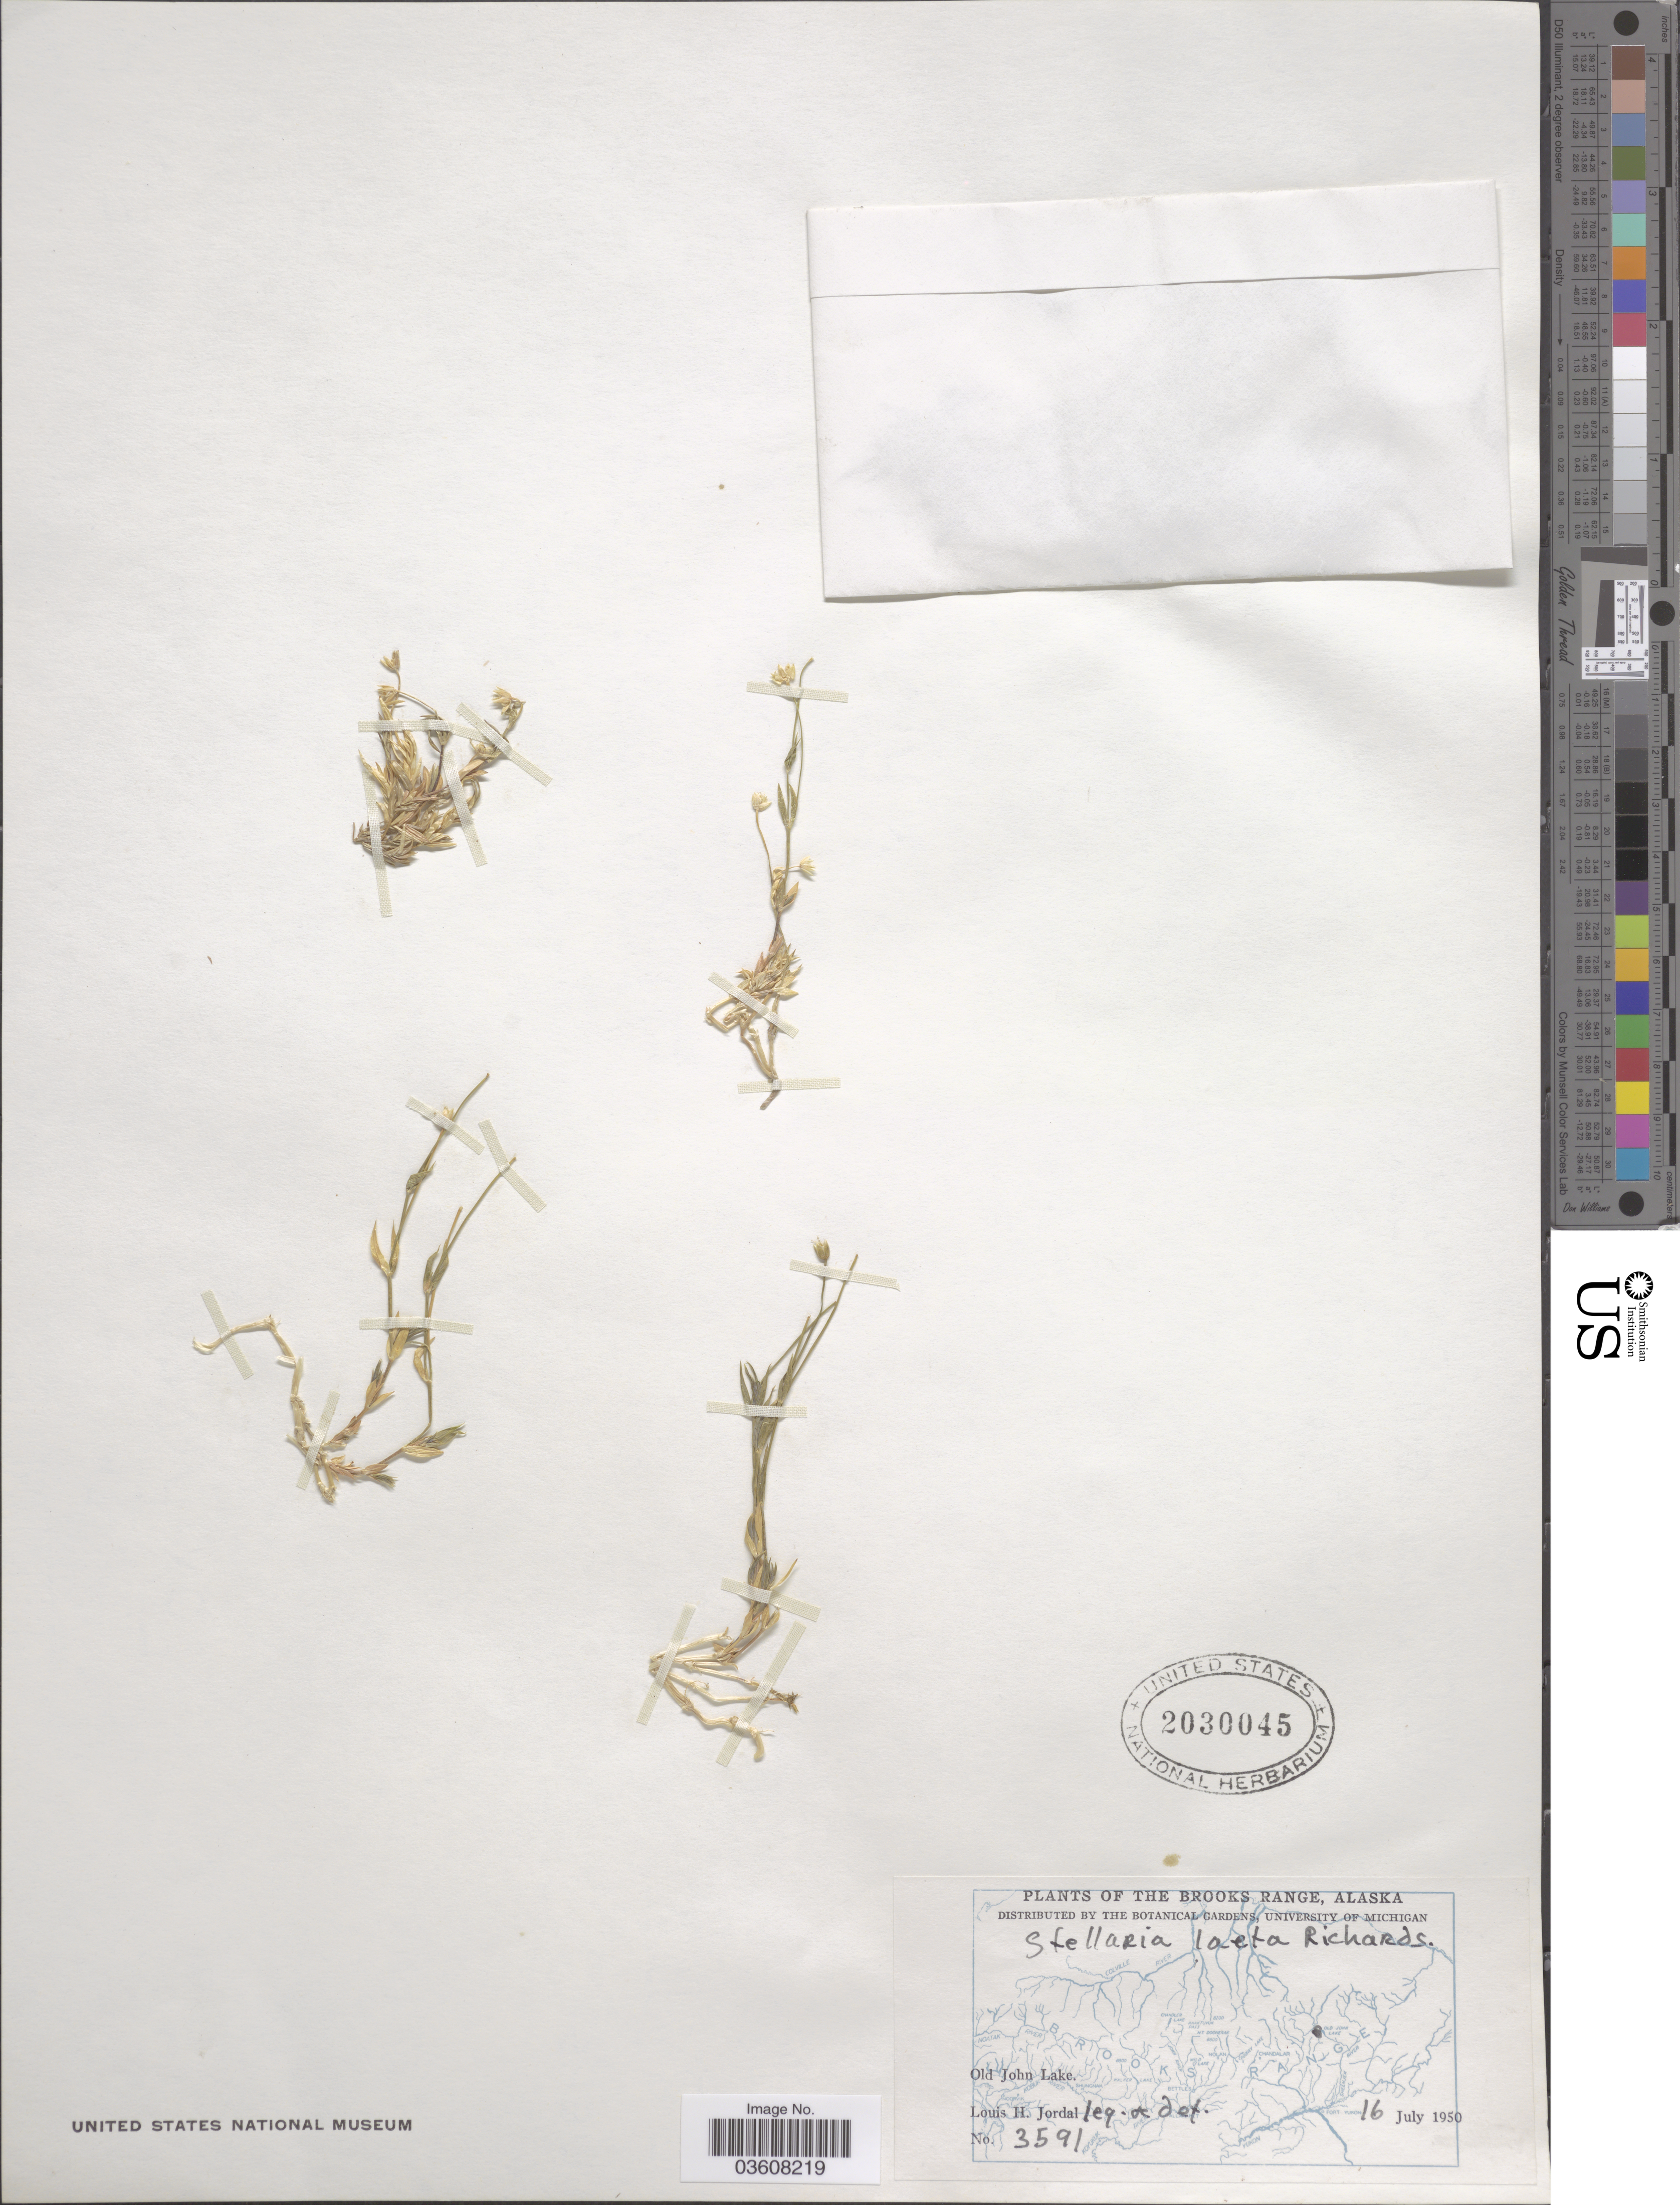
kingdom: Plantae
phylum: Tracheophyta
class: Magnoliopsida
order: Caryophyllales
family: Caryophyllaceae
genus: Stellaria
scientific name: Stellaria laeta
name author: Richards.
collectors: L. Jordal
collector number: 3591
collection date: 1950-07-16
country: United States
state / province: Alaska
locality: The Brooks Range. Old John Lake.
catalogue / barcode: US 2030045